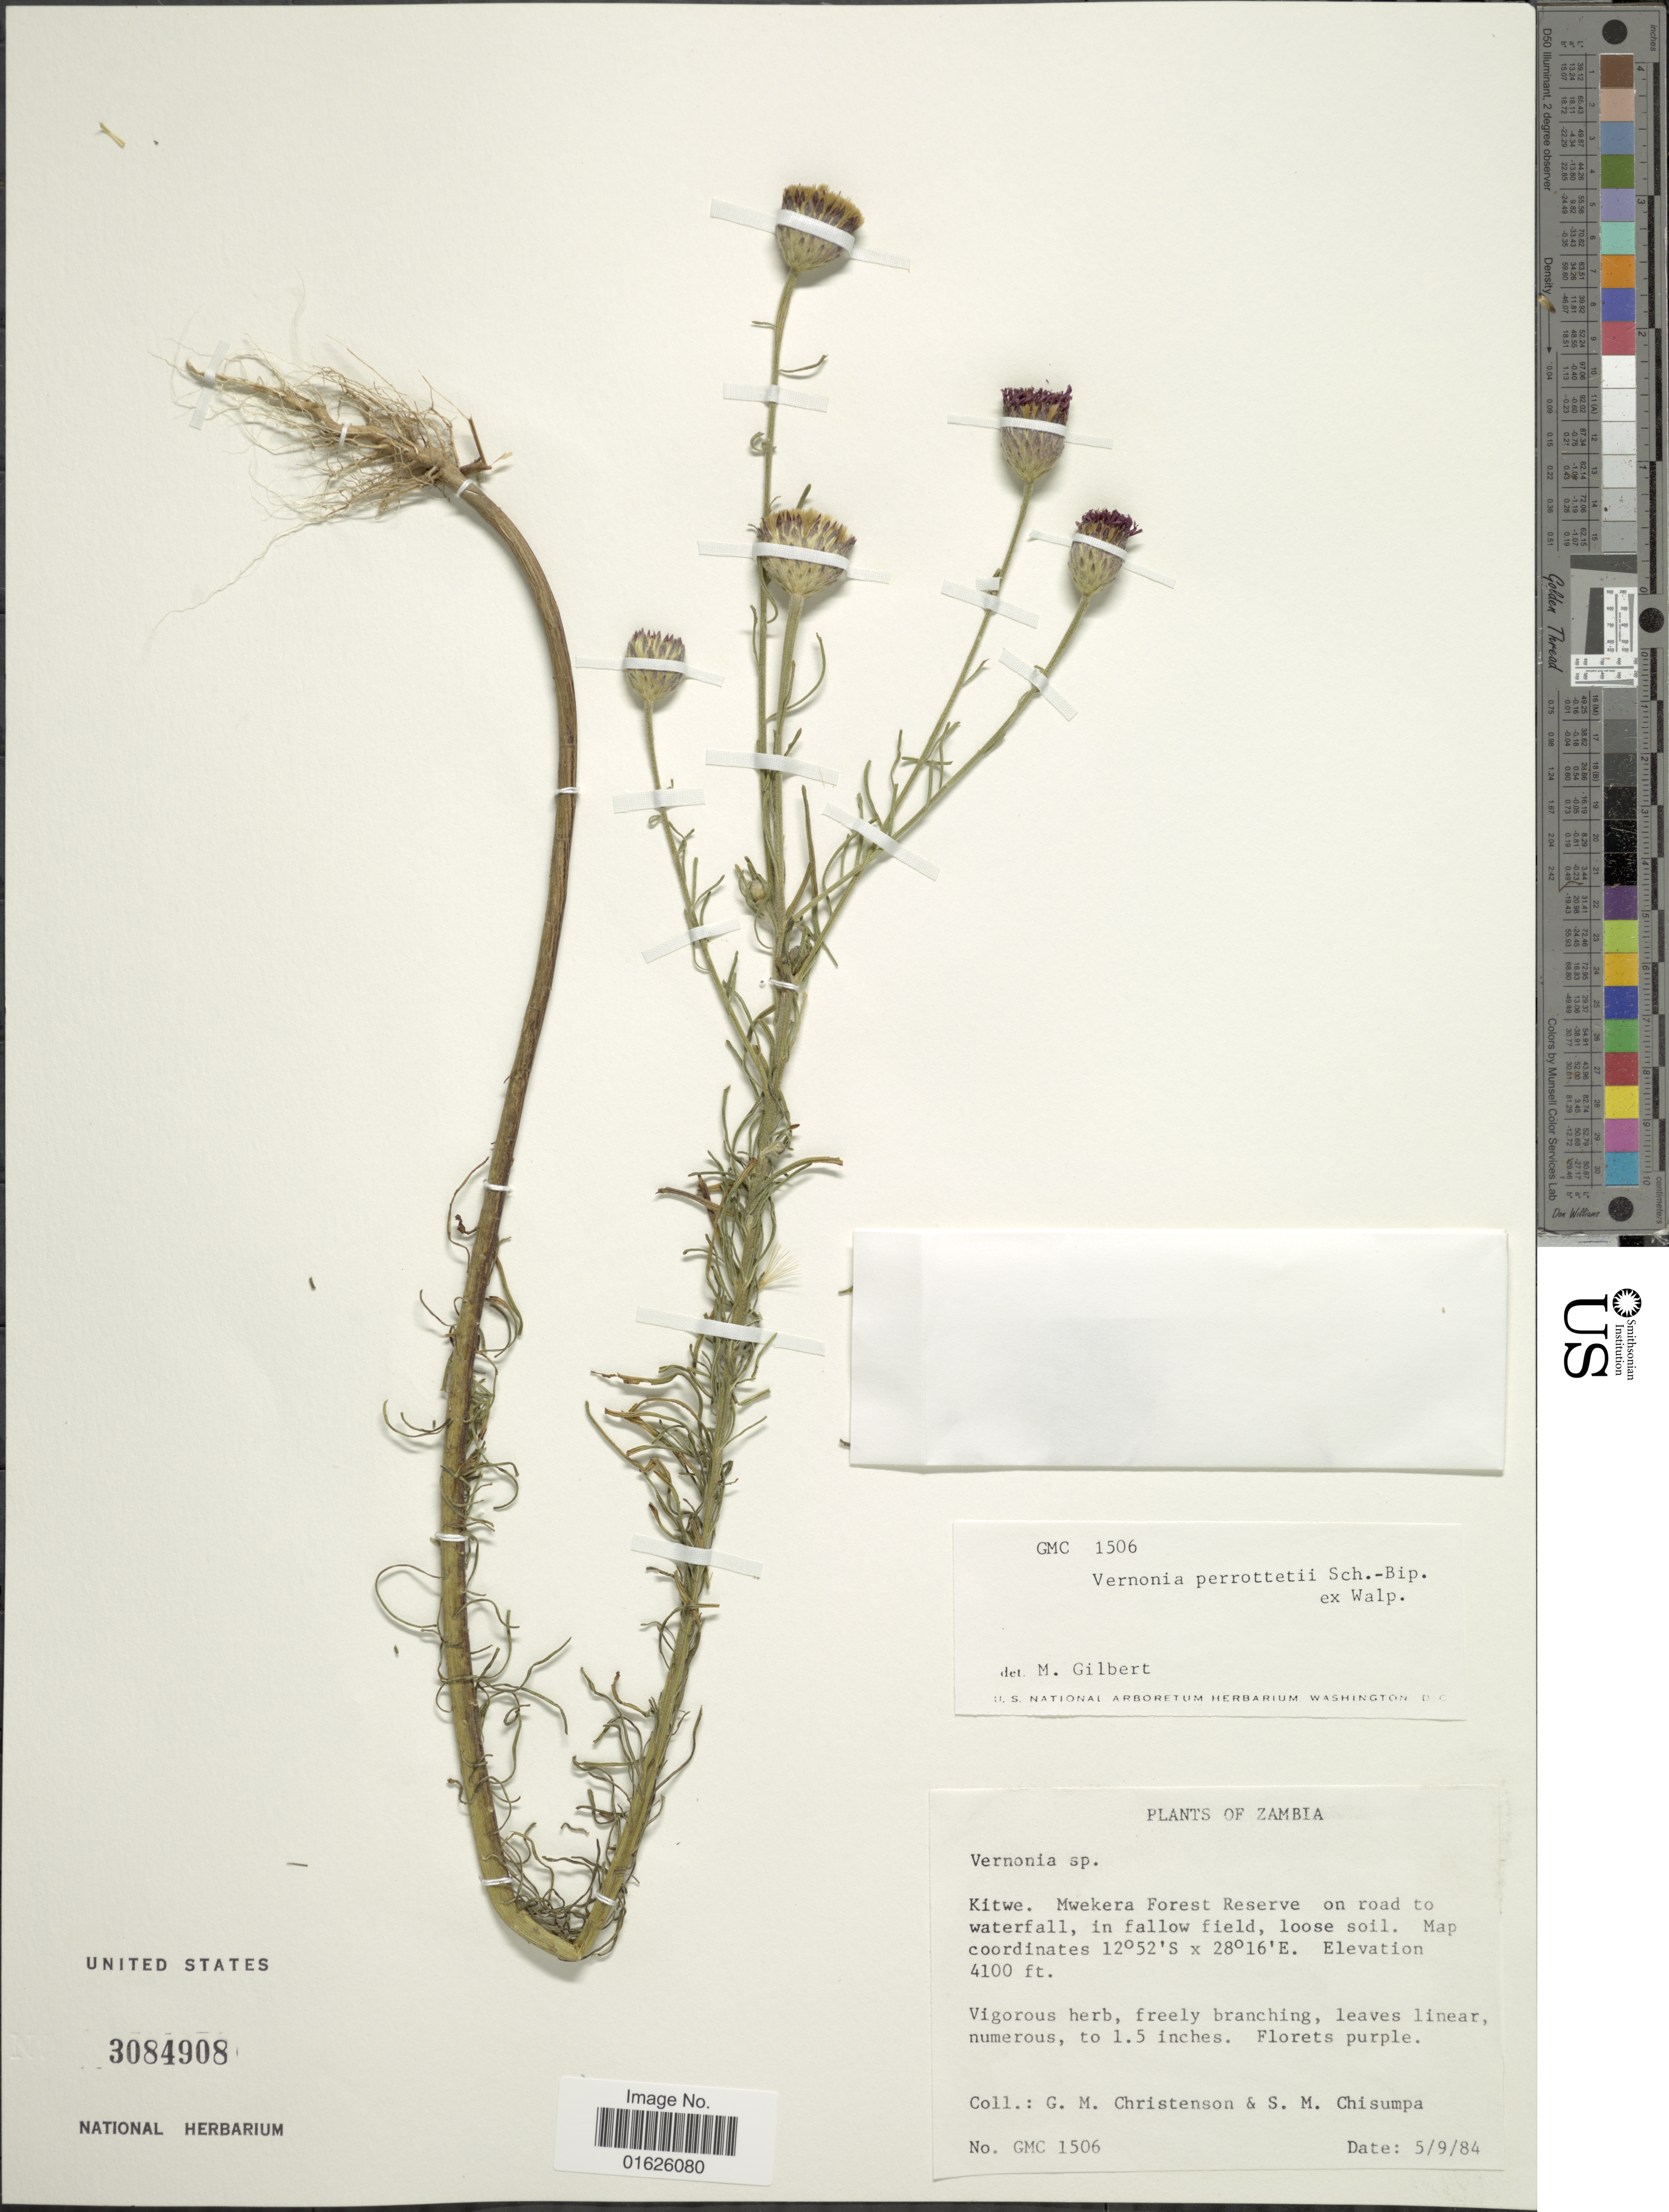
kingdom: Plantae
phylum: Tracheophyta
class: Magnoliopsida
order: Asterales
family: Asteraceae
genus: Polydora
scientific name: Polydora serratuloides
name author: (DC.) H. Rob.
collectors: G. Christenson & S. Chisumpa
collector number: GMC 1506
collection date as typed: Transcribed d/m/y: 9/5/84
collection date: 1984-05-09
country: Zambia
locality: Kitwe, Mwekera Forest Reserve on road to waterfall, in fallow field loose oil.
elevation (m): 1250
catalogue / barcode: US 3084908